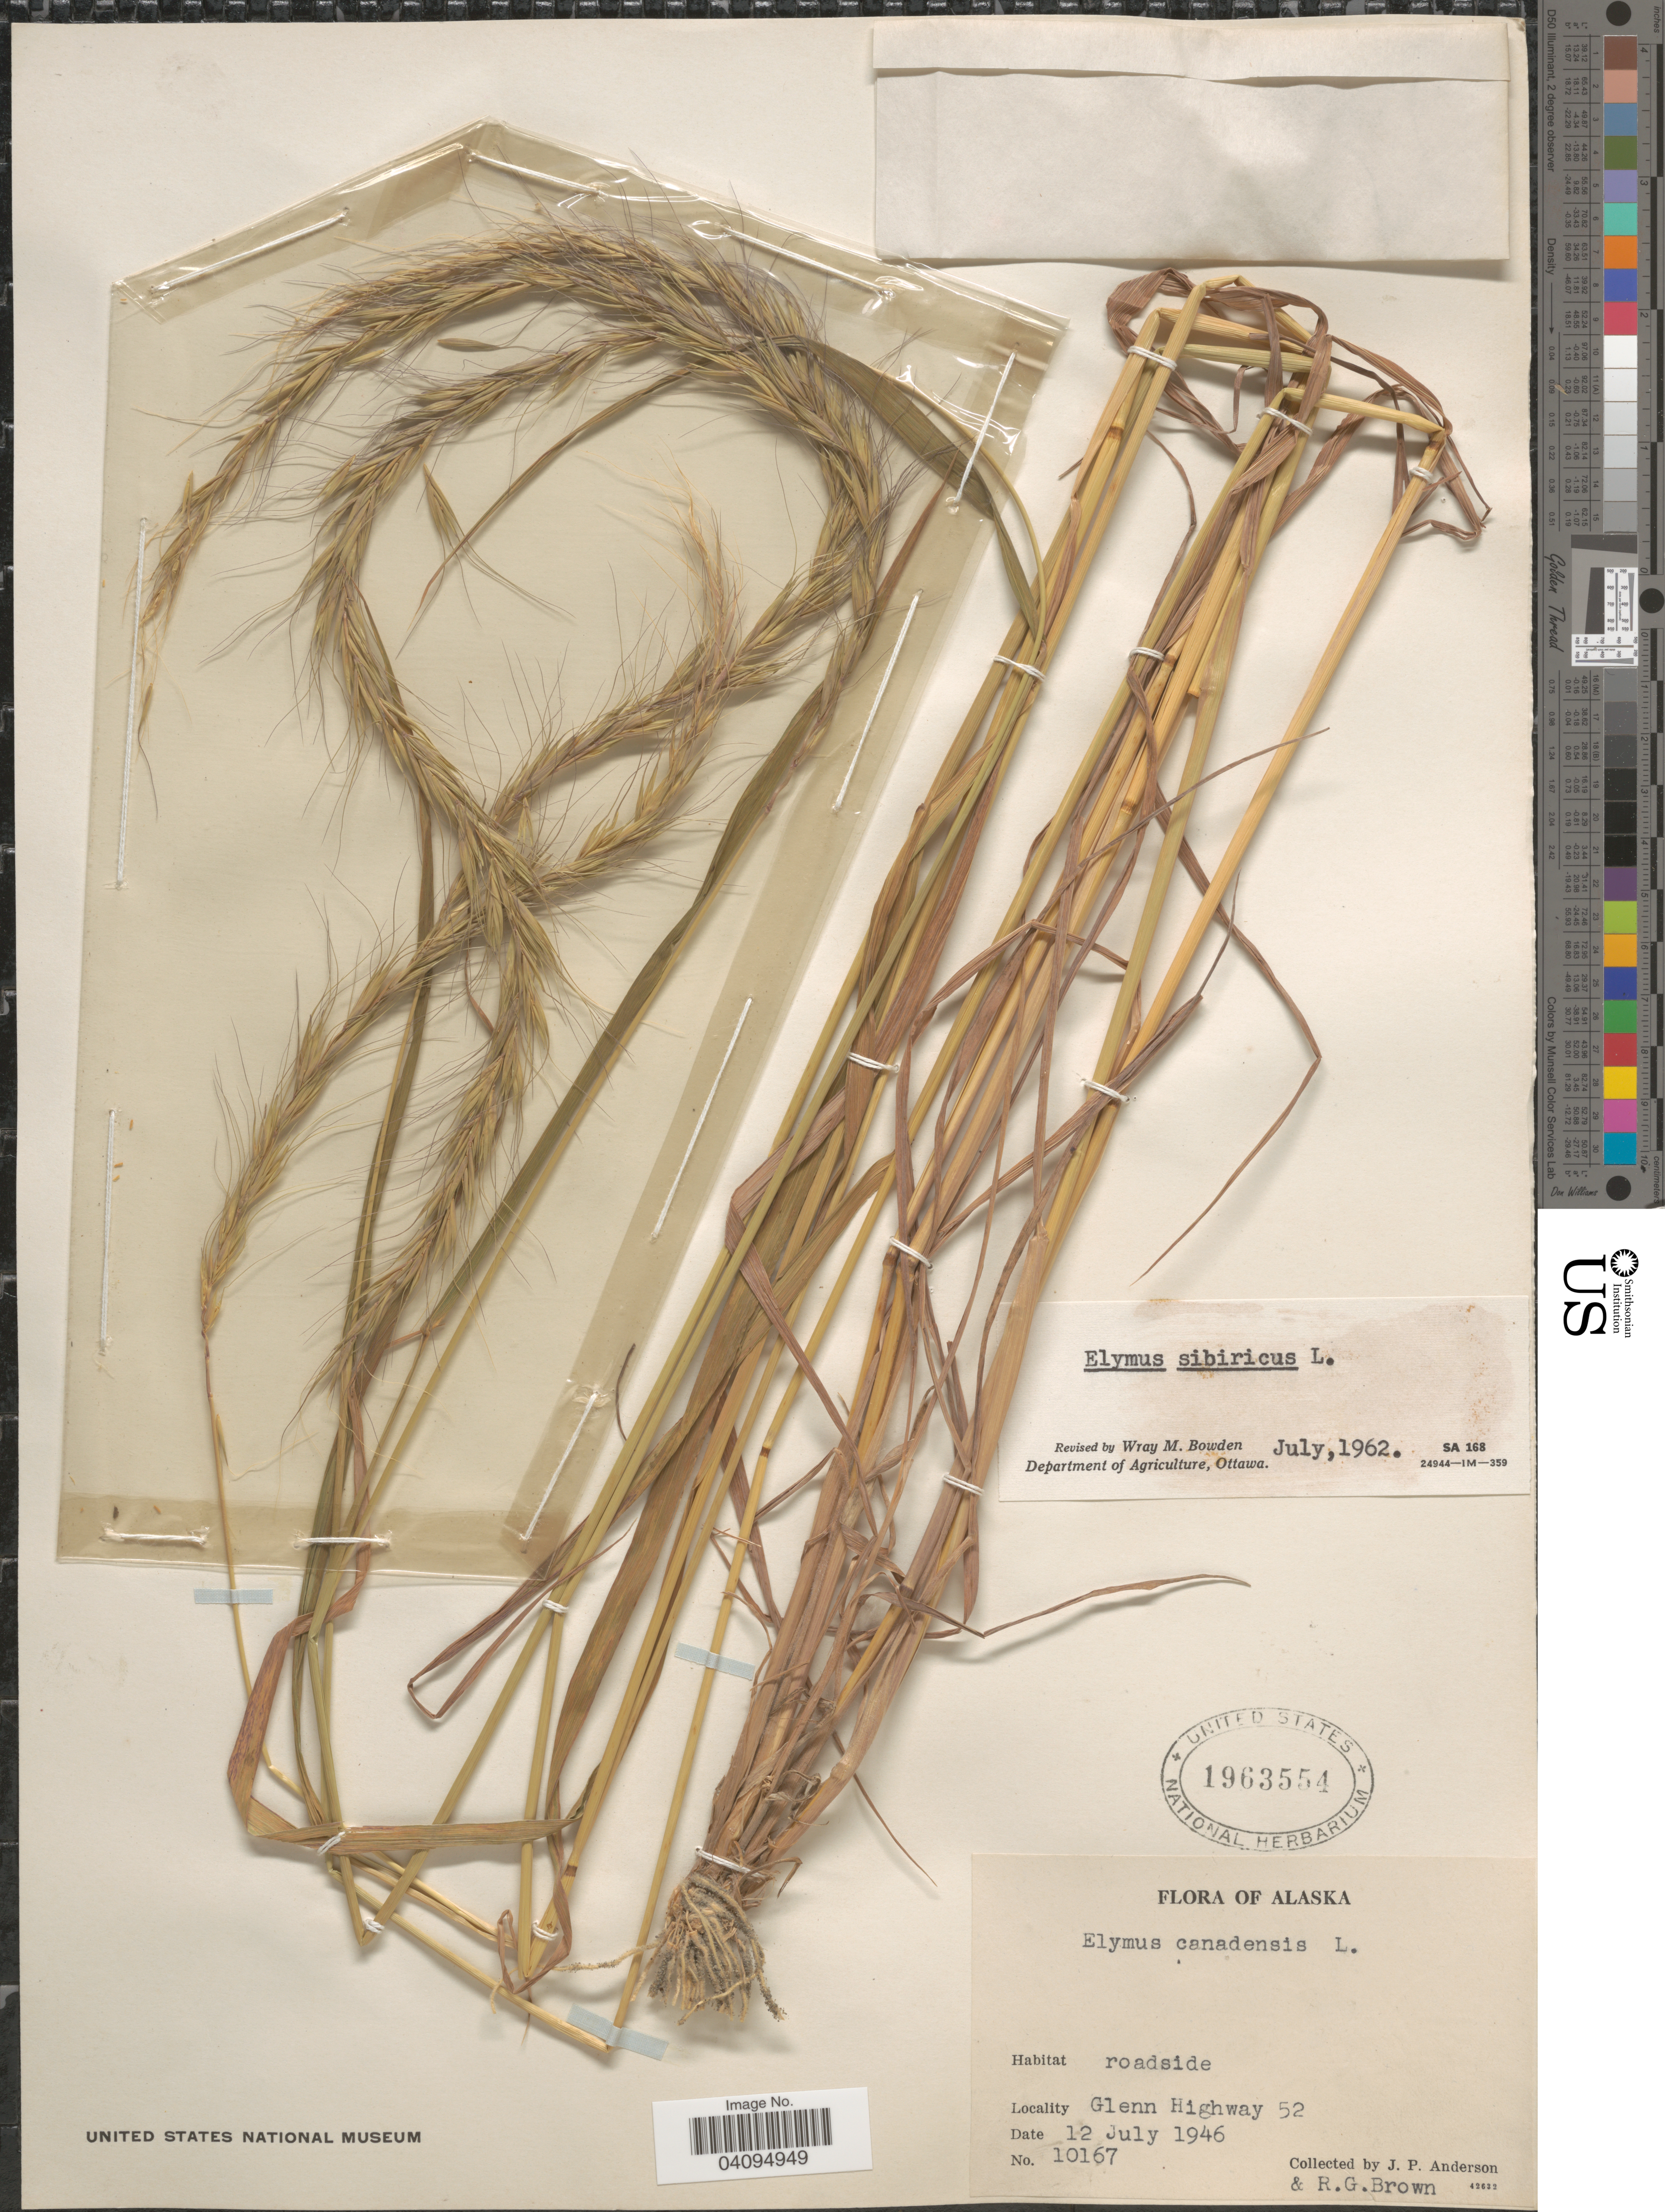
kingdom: Plantae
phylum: Tracheophyta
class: Liliopsida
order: Poales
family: Poaceae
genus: Elymus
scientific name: Elymus sierrae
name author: Gould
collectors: J. P. Anderson & R. G. Brown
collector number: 10167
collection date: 1946-07-12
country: United States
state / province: Alaska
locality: Glenn Highway 52.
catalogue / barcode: US 1963554